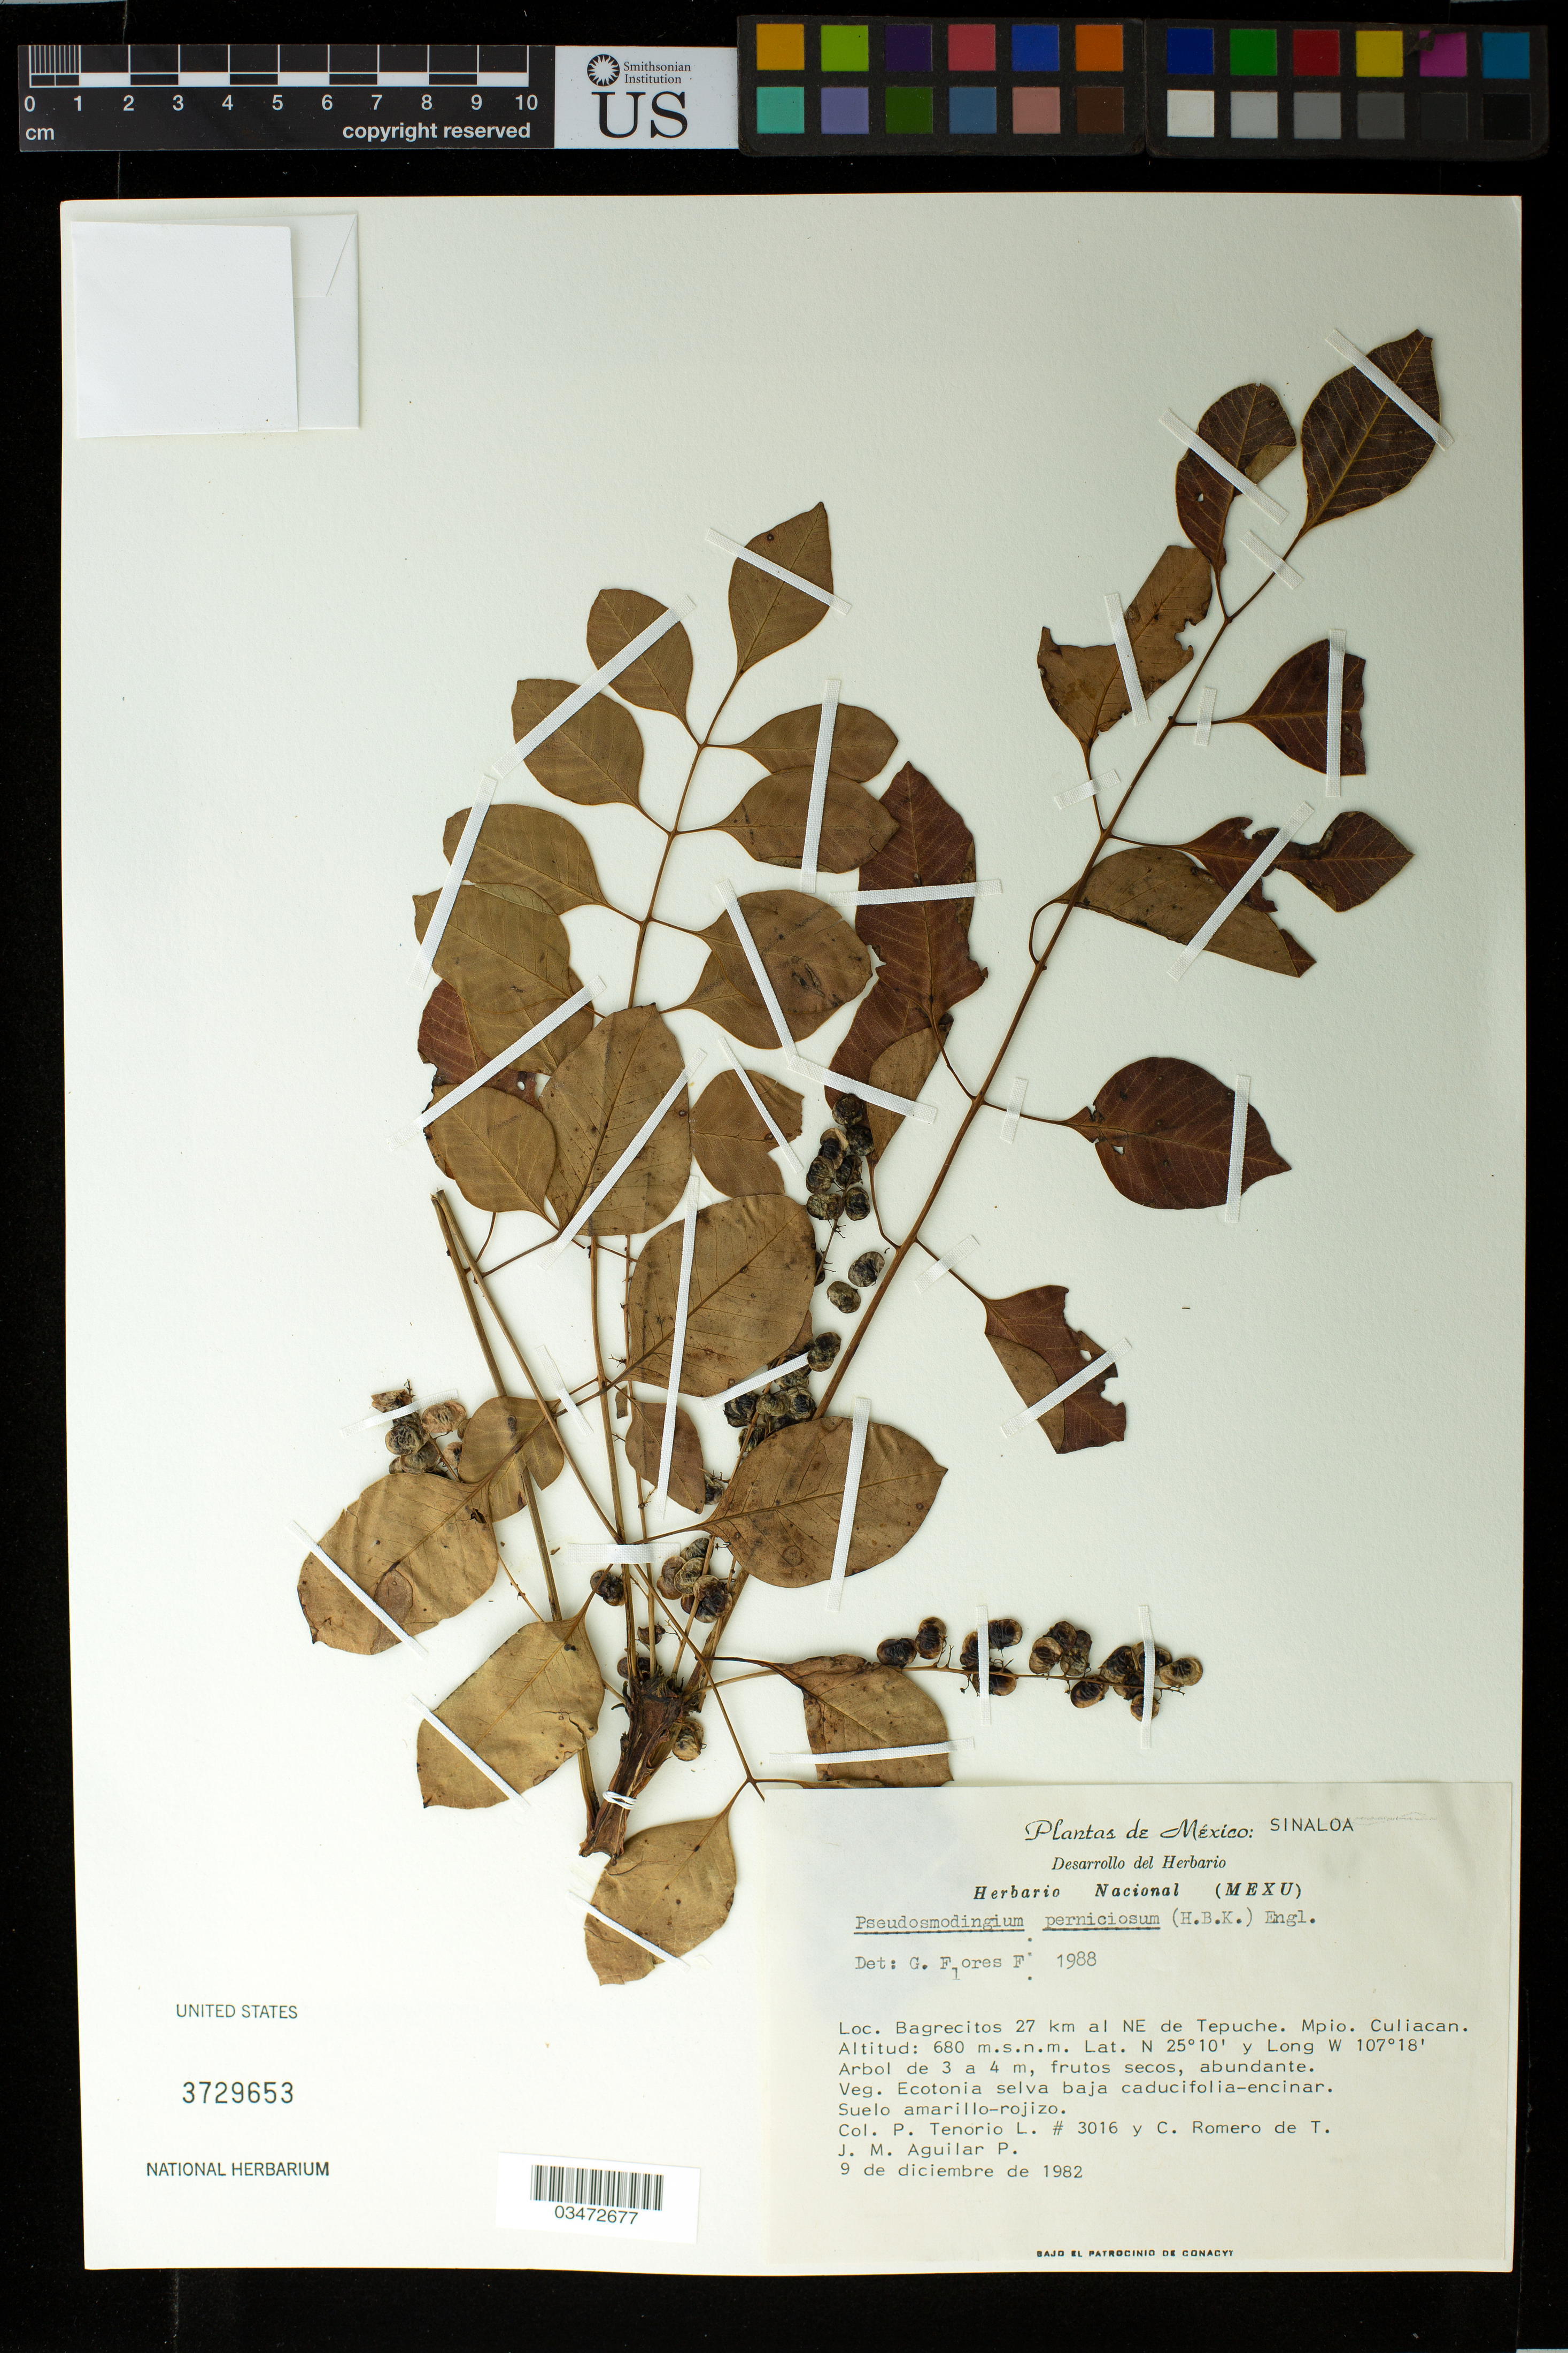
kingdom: Plantae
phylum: Tracheophyta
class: Magnoliopsida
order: Sapindales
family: Anacardiaceae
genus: Pseudosmodingium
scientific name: Pseudosmodingium perniciosum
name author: (Kunth) Engl.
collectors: P. Tenorio L., C. Romero de T. & Aguilar P., J. M.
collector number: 3016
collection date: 1982-12-09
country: Mexico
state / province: Sinaloa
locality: Bagrecitos 27 km al NE de Tepuche. Mpio. Culiacan.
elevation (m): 680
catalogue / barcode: US 3729653